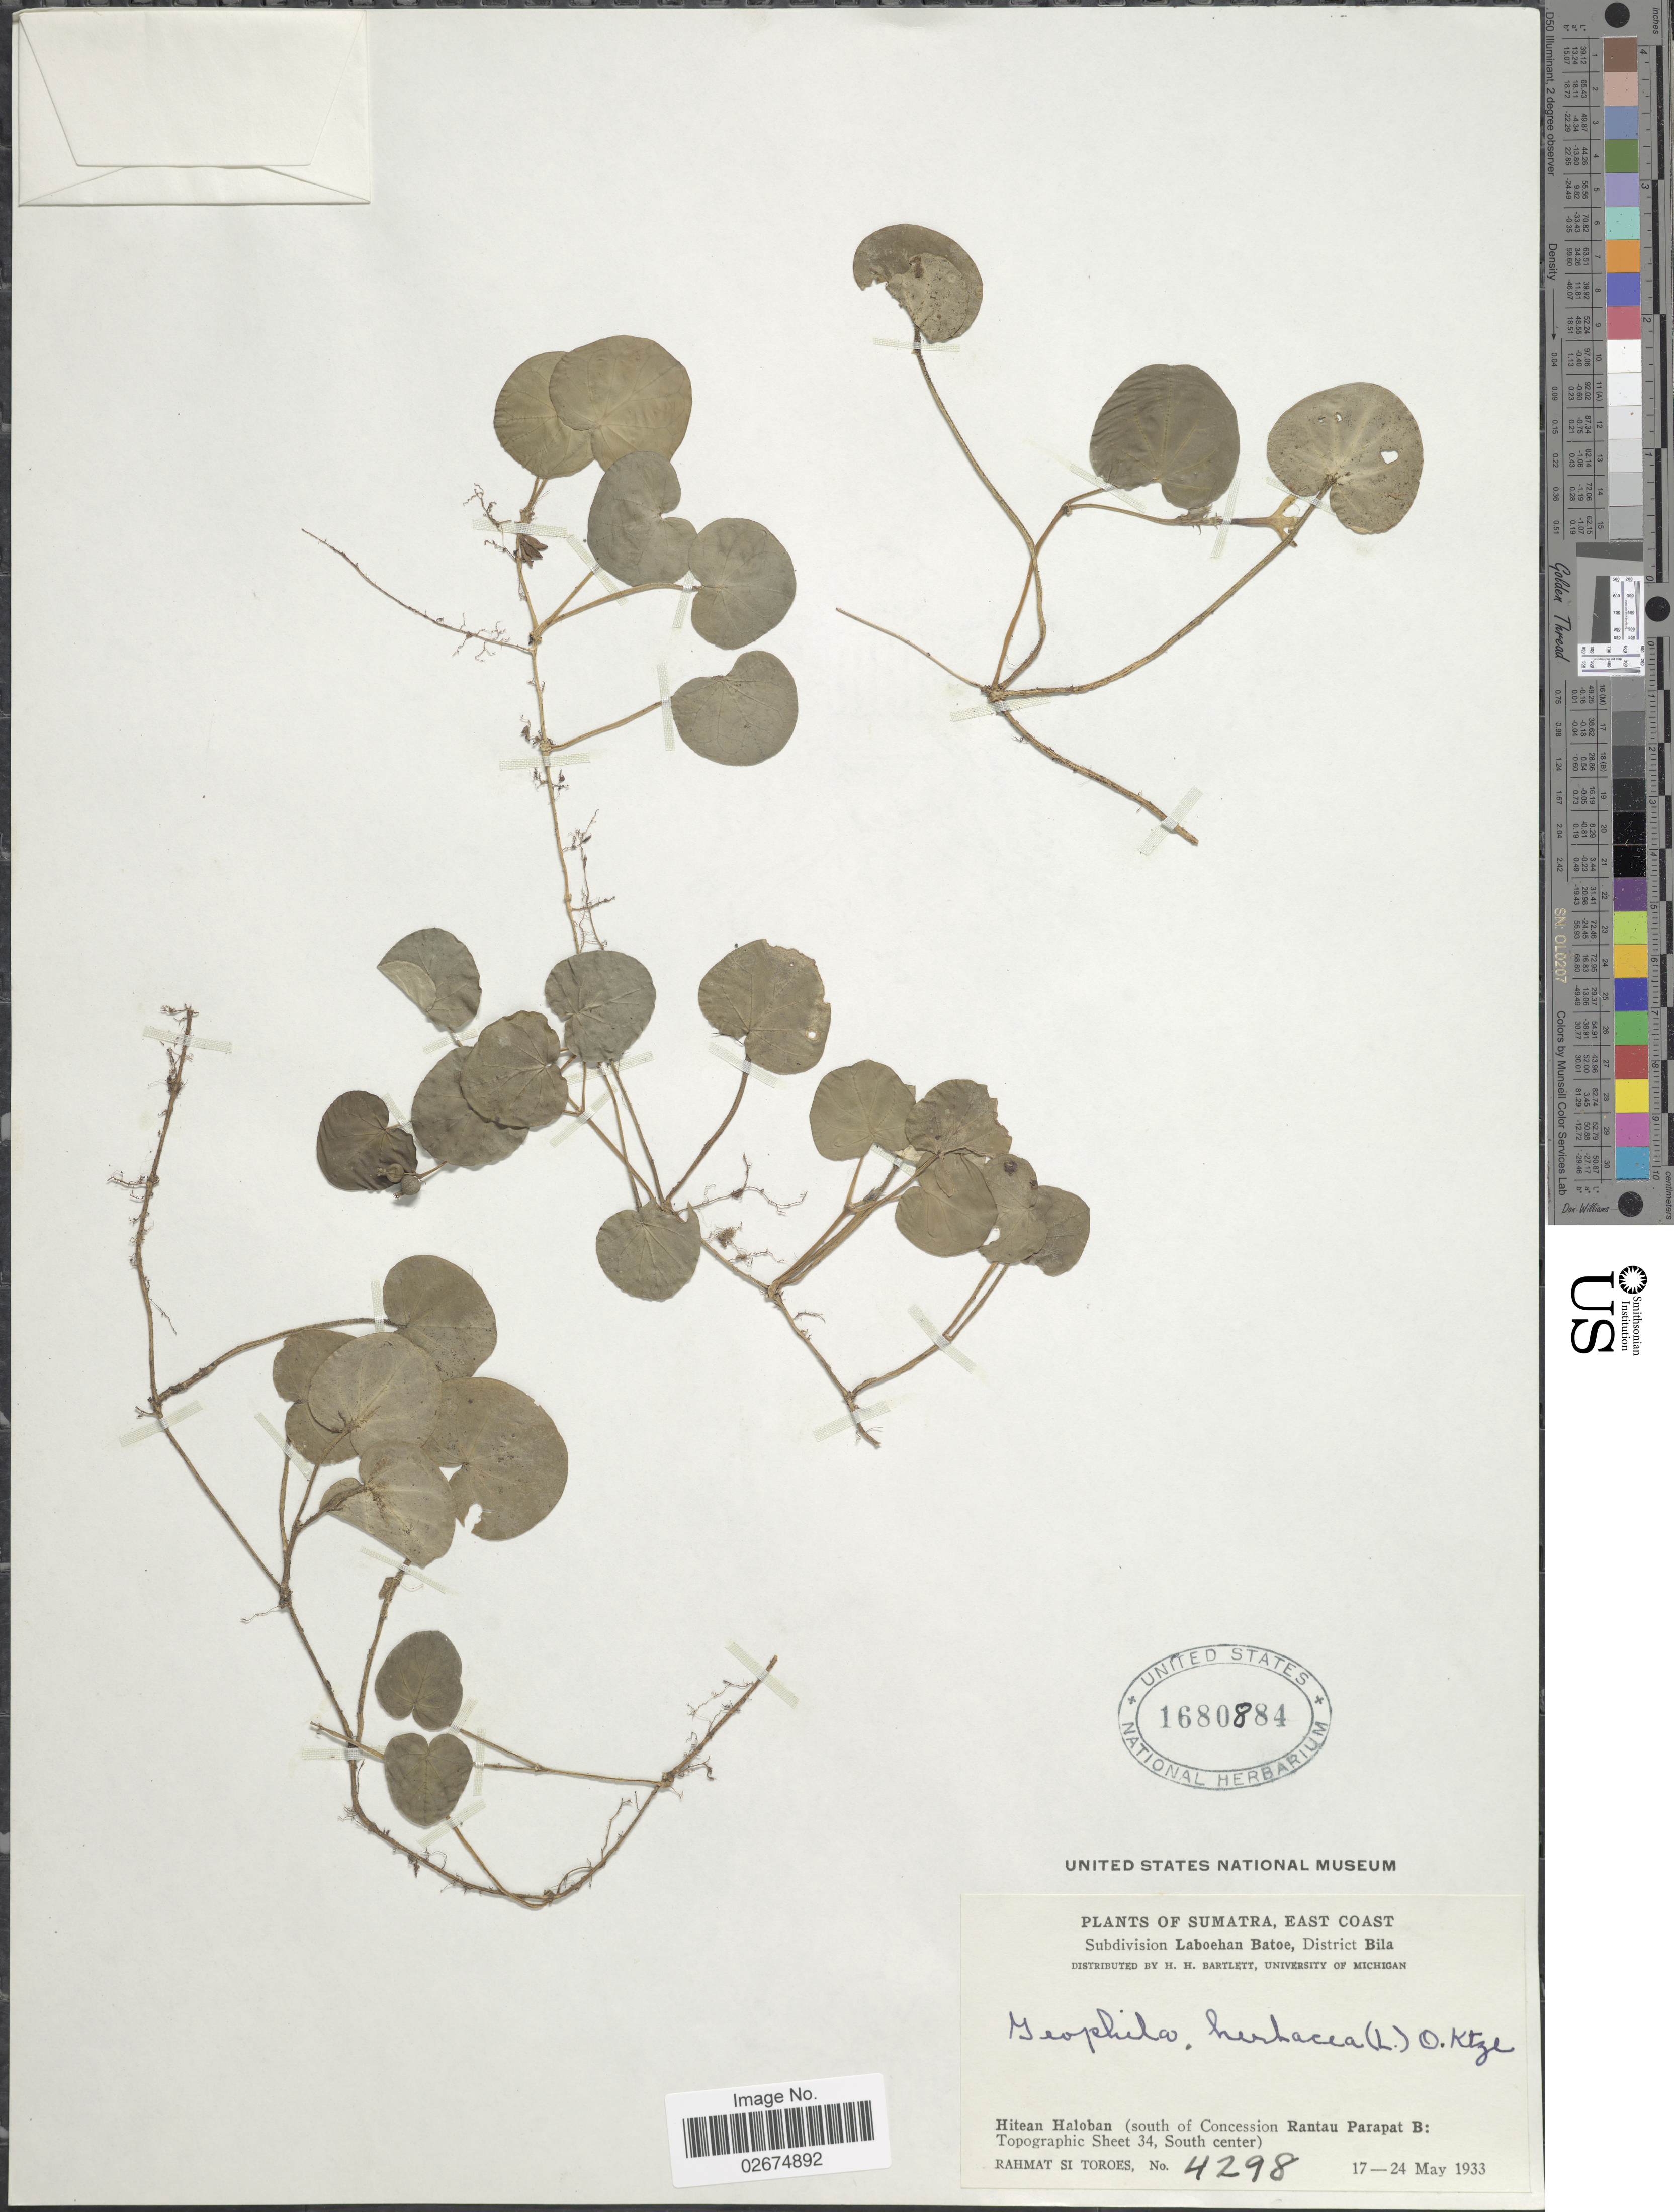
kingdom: Plantae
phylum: Tracheophyta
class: Magnoliopsida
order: Gentianales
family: Rubiaceae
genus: Geophila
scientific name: Geophila repens var. asiatica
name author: (Cham. & Schltdl.) Fosberg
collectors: Rahmat Si Boeea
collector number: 4298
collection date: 1933-05-17/1933-05-24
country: Indonesia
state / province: Sumatra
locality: East Coast. Subdivision Laboehan Batoe, District Bila. Hitean Haloban (south of Concession Rantau Parapat B: Topographic Sheet 34, South center)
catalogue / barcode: US 1680884